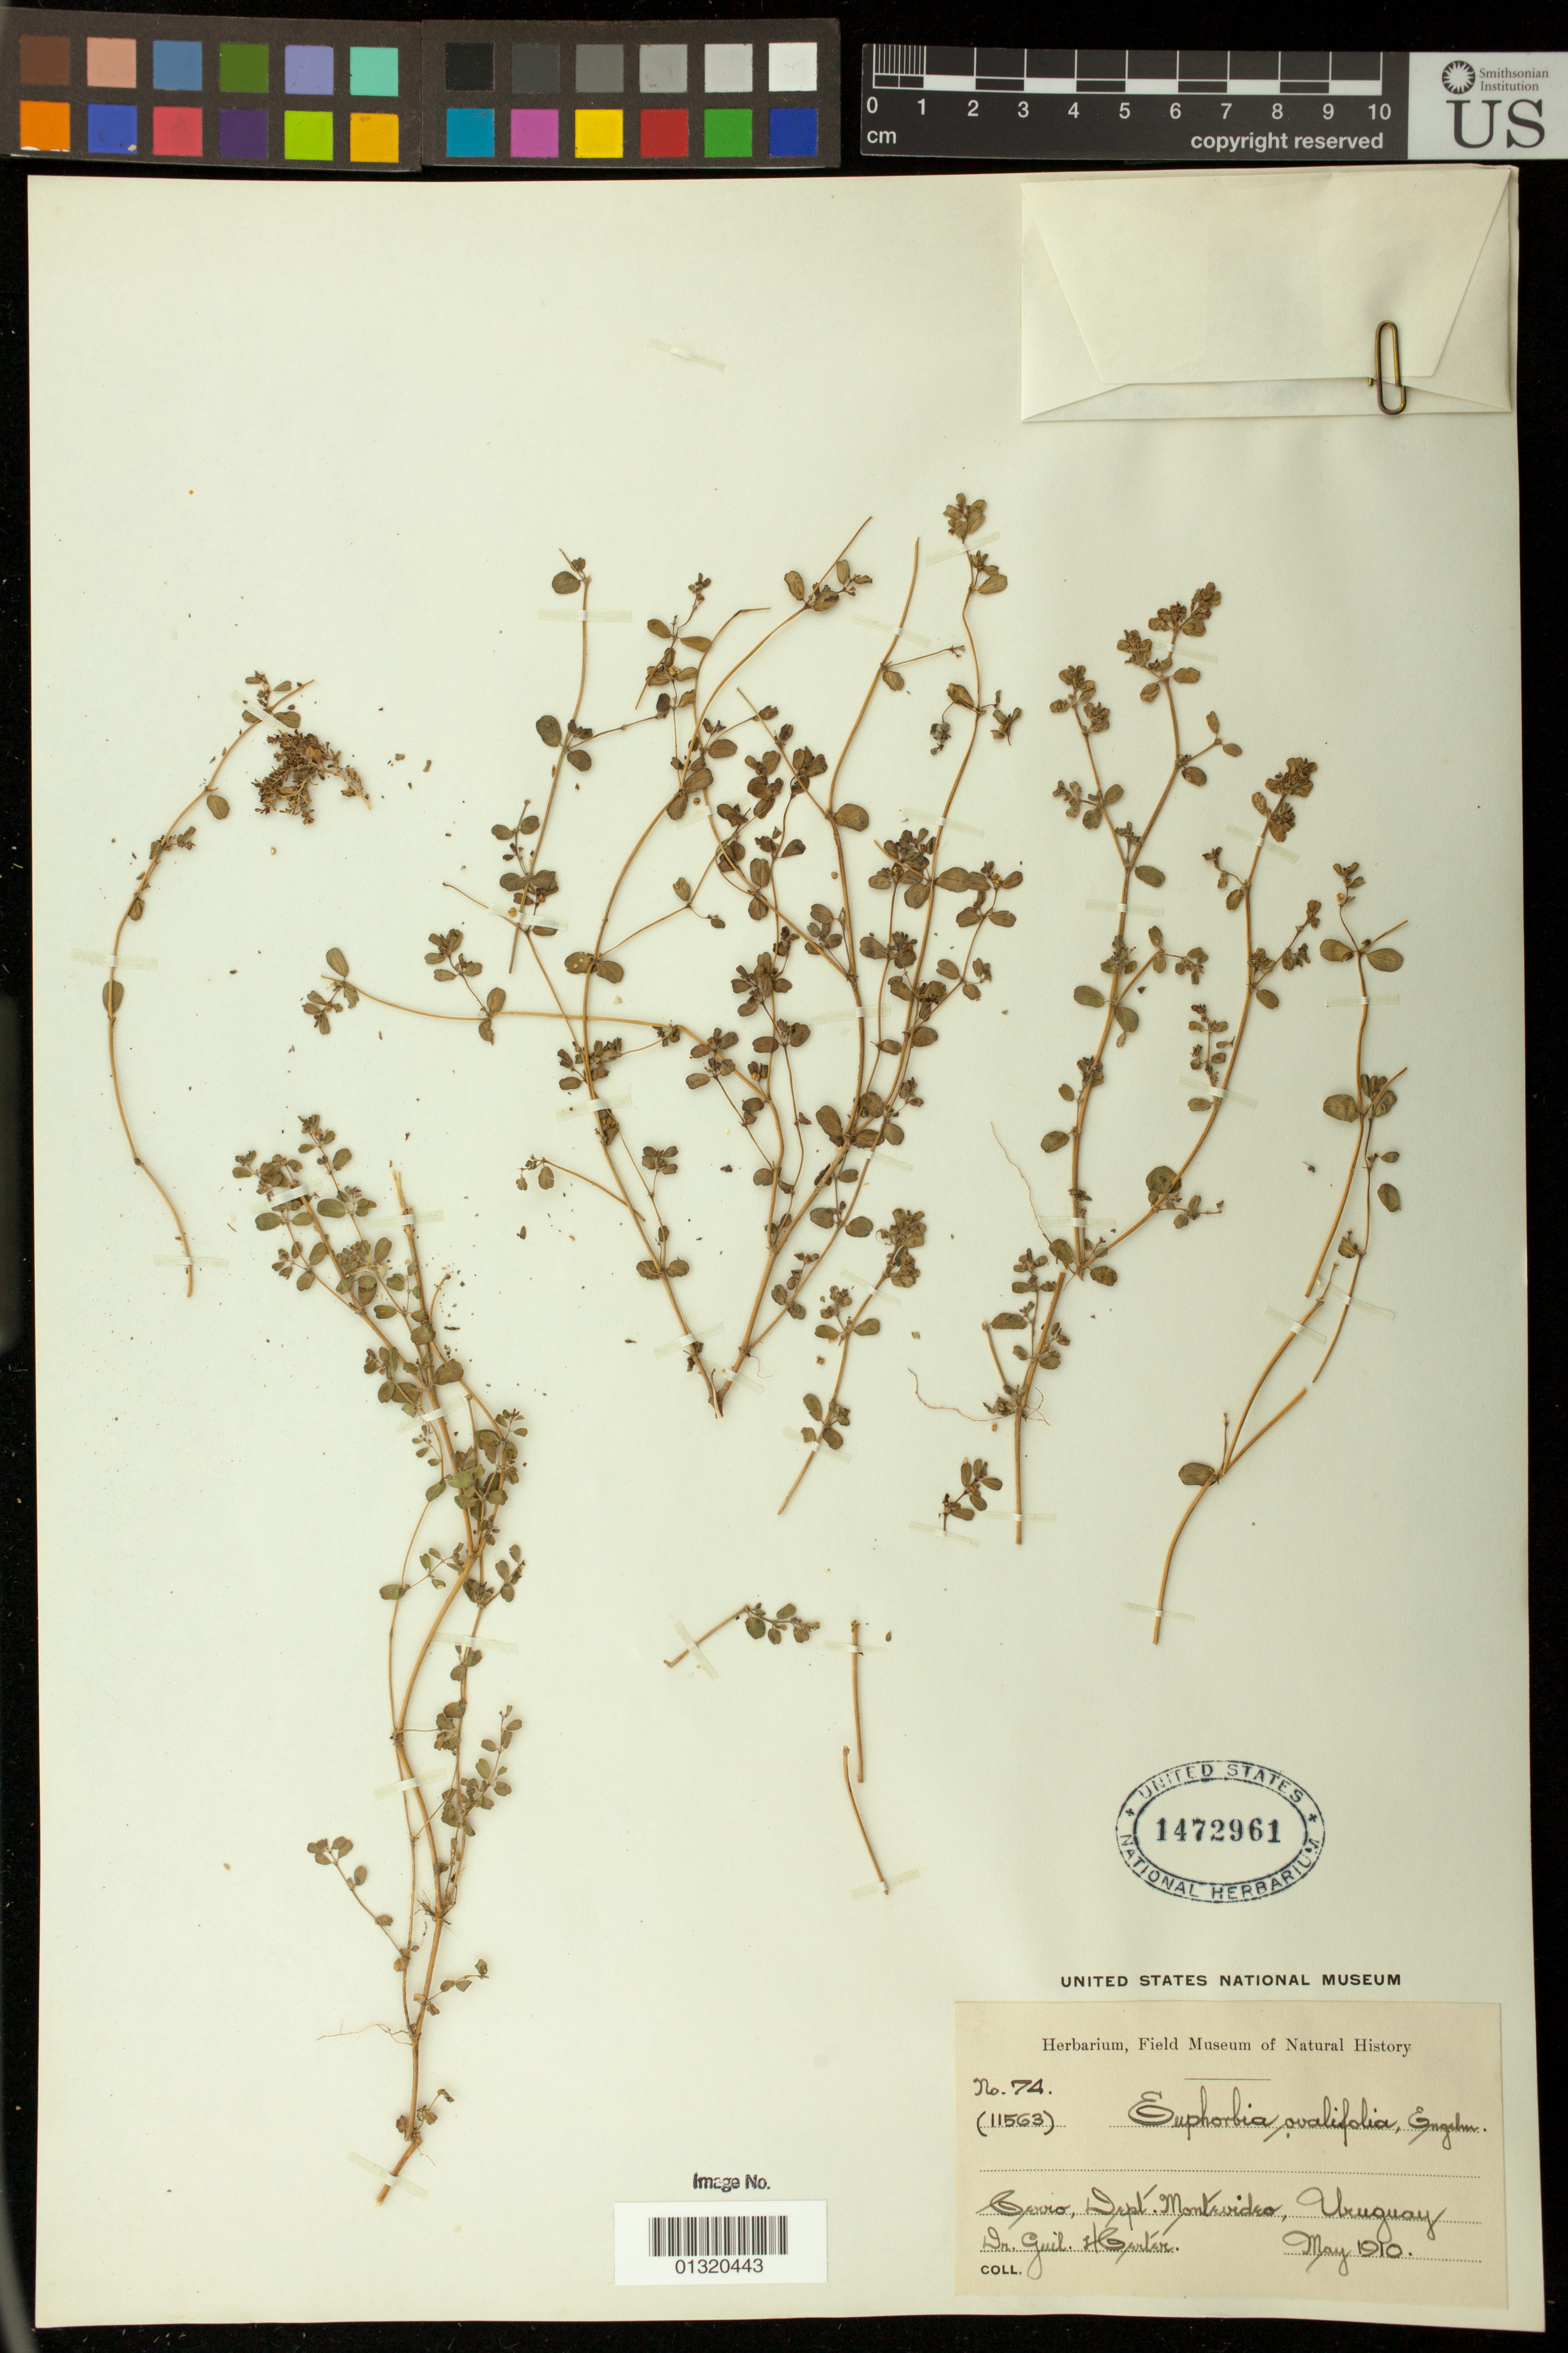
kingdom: Plantae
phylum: Tracheophyta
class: Magnoliopsida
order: Malpighiales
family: Euphorbiaceae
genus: Euphorbia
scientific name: Euphorbia klotzschii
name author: Oudejans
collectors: G. Certer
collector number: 74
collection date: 1910-05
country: Uruguay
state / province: Montevideo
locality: Cerro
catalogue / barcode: US 1472961